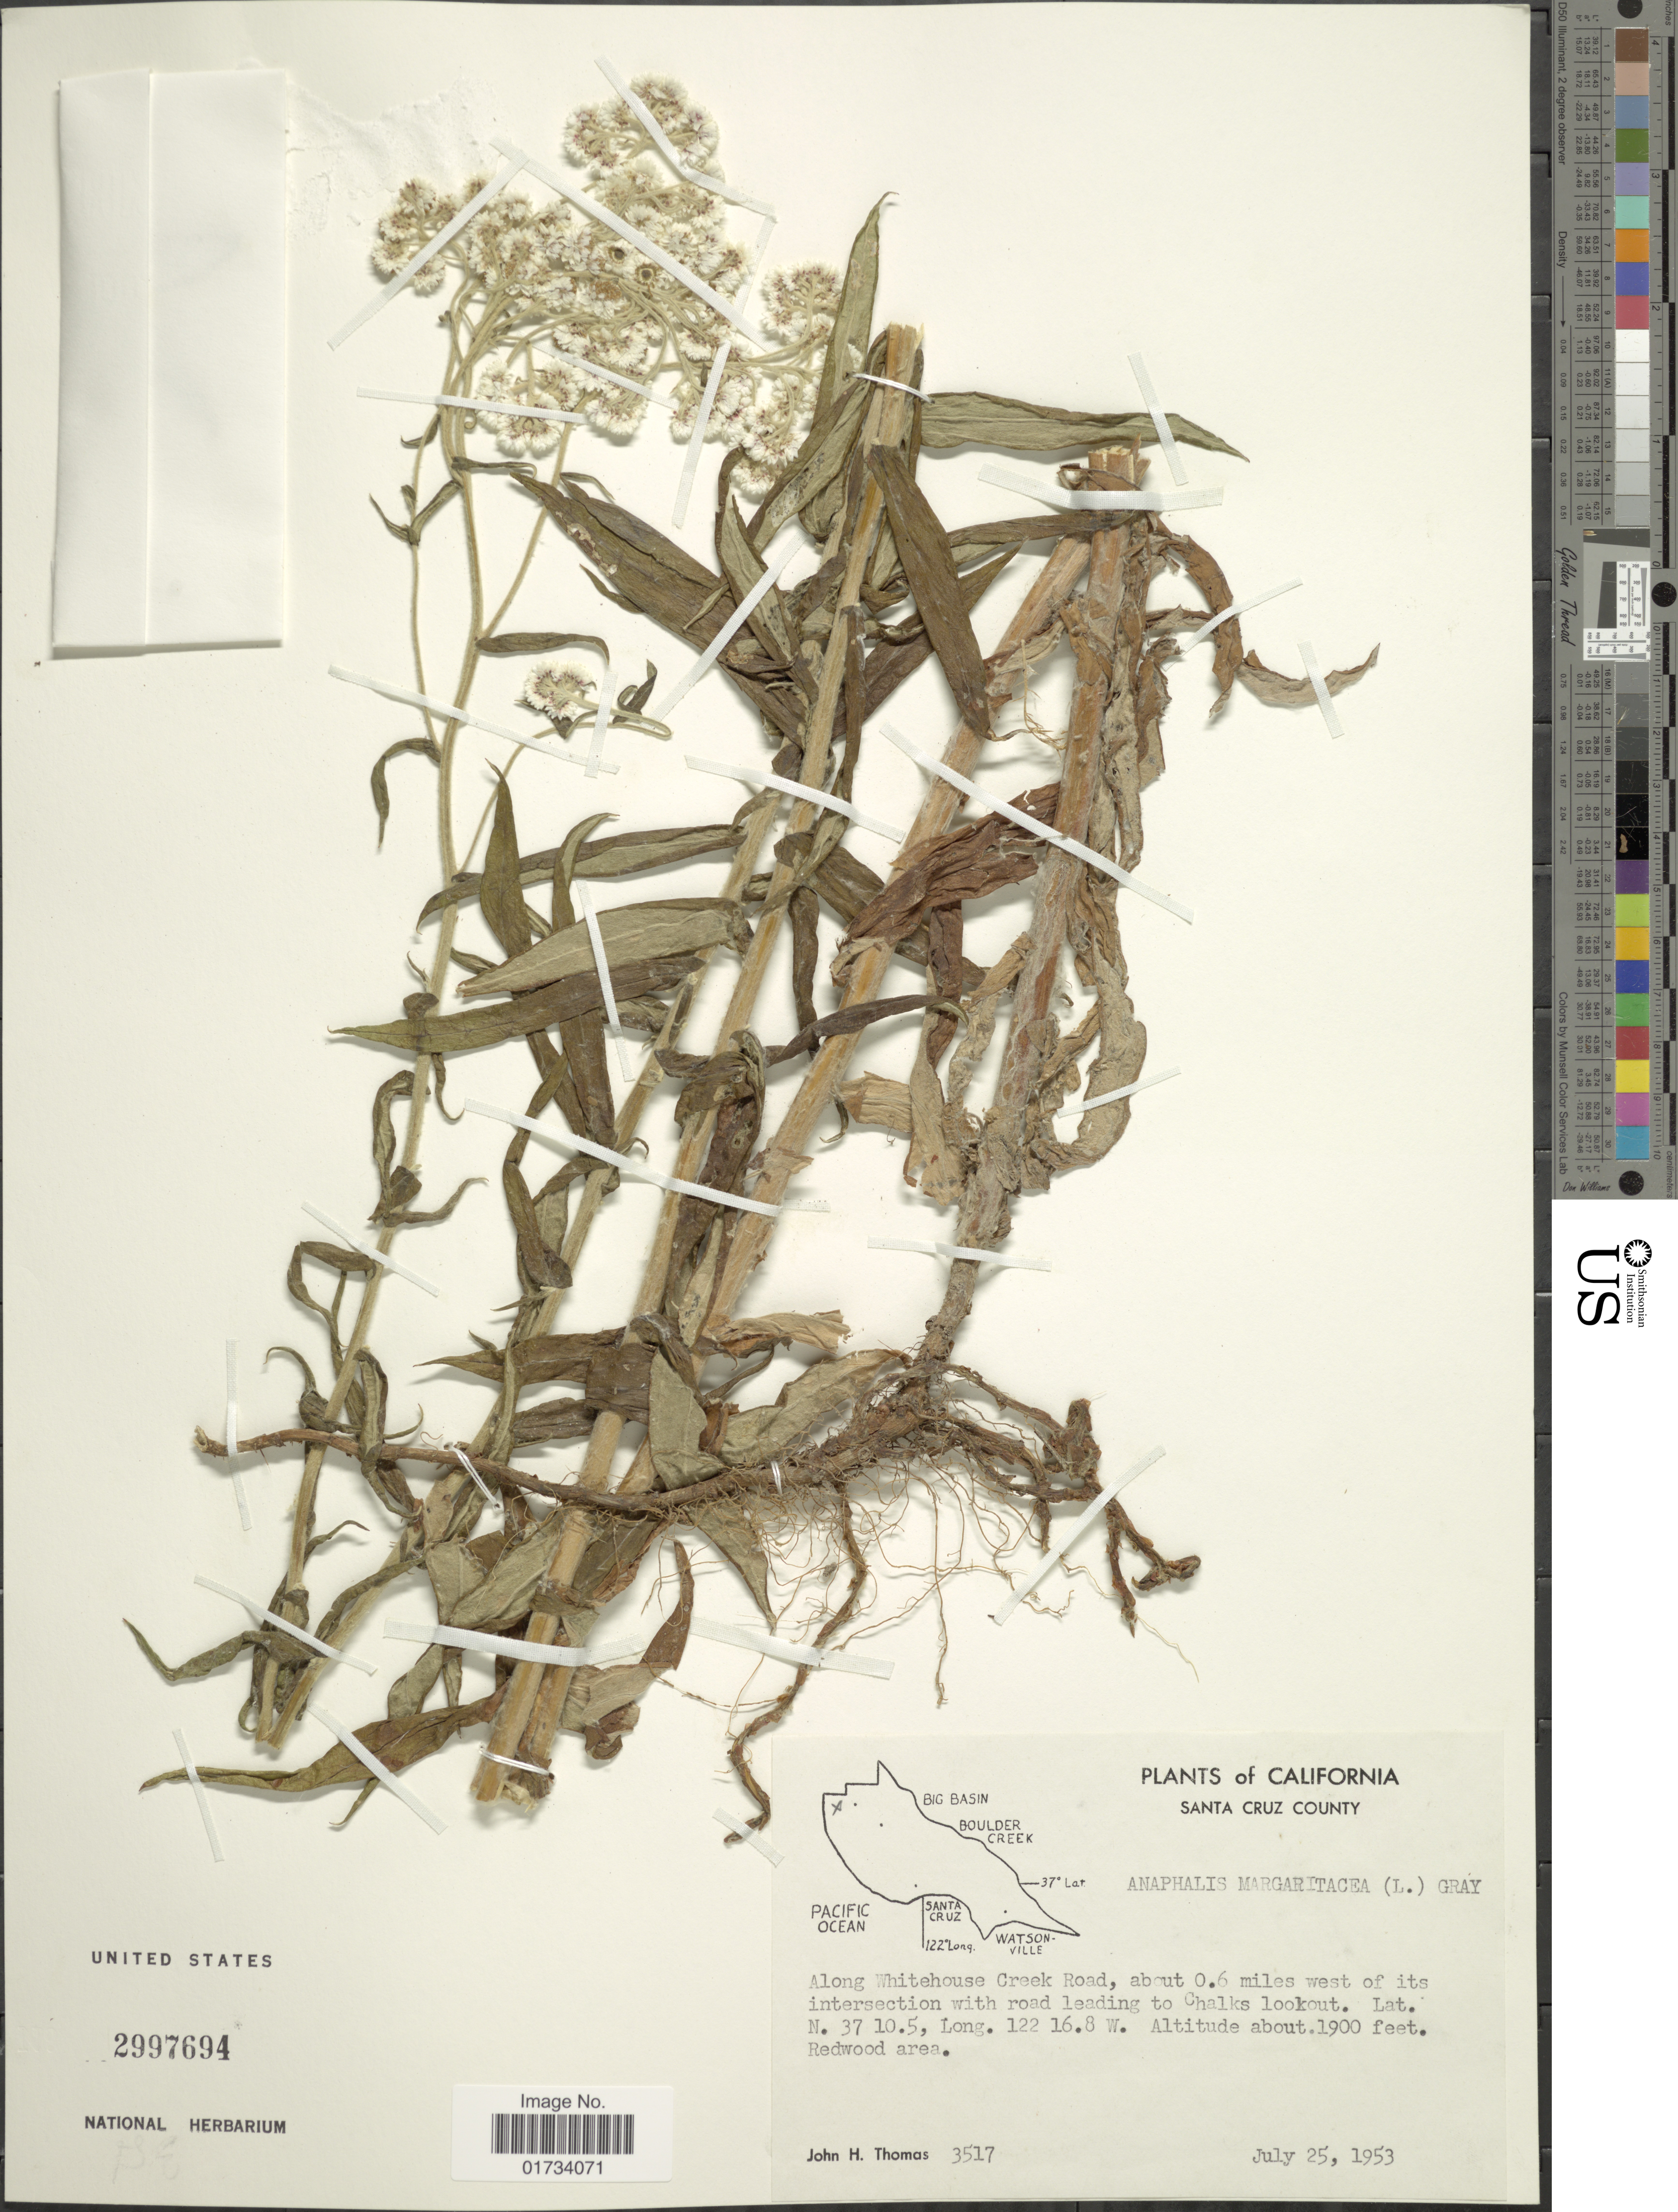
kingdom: Plantae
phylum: Tracheophyta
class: Magnoliopsida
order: Asterales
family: Asteraceae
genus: Anaphalis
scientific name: Anaphalis margaritacea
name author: (L.) Benth. & Hook. f.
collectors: J. H. Thomas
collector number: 3517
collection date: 1953-07-25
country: United States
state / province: California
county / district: Santa Cruz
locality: Santa Cruz County, along whitehouse Creek Road, about 0.6 miles west of its intersection with road leading to Chlaks lookout. Redwood area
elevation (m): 579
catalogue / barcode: US 2997694